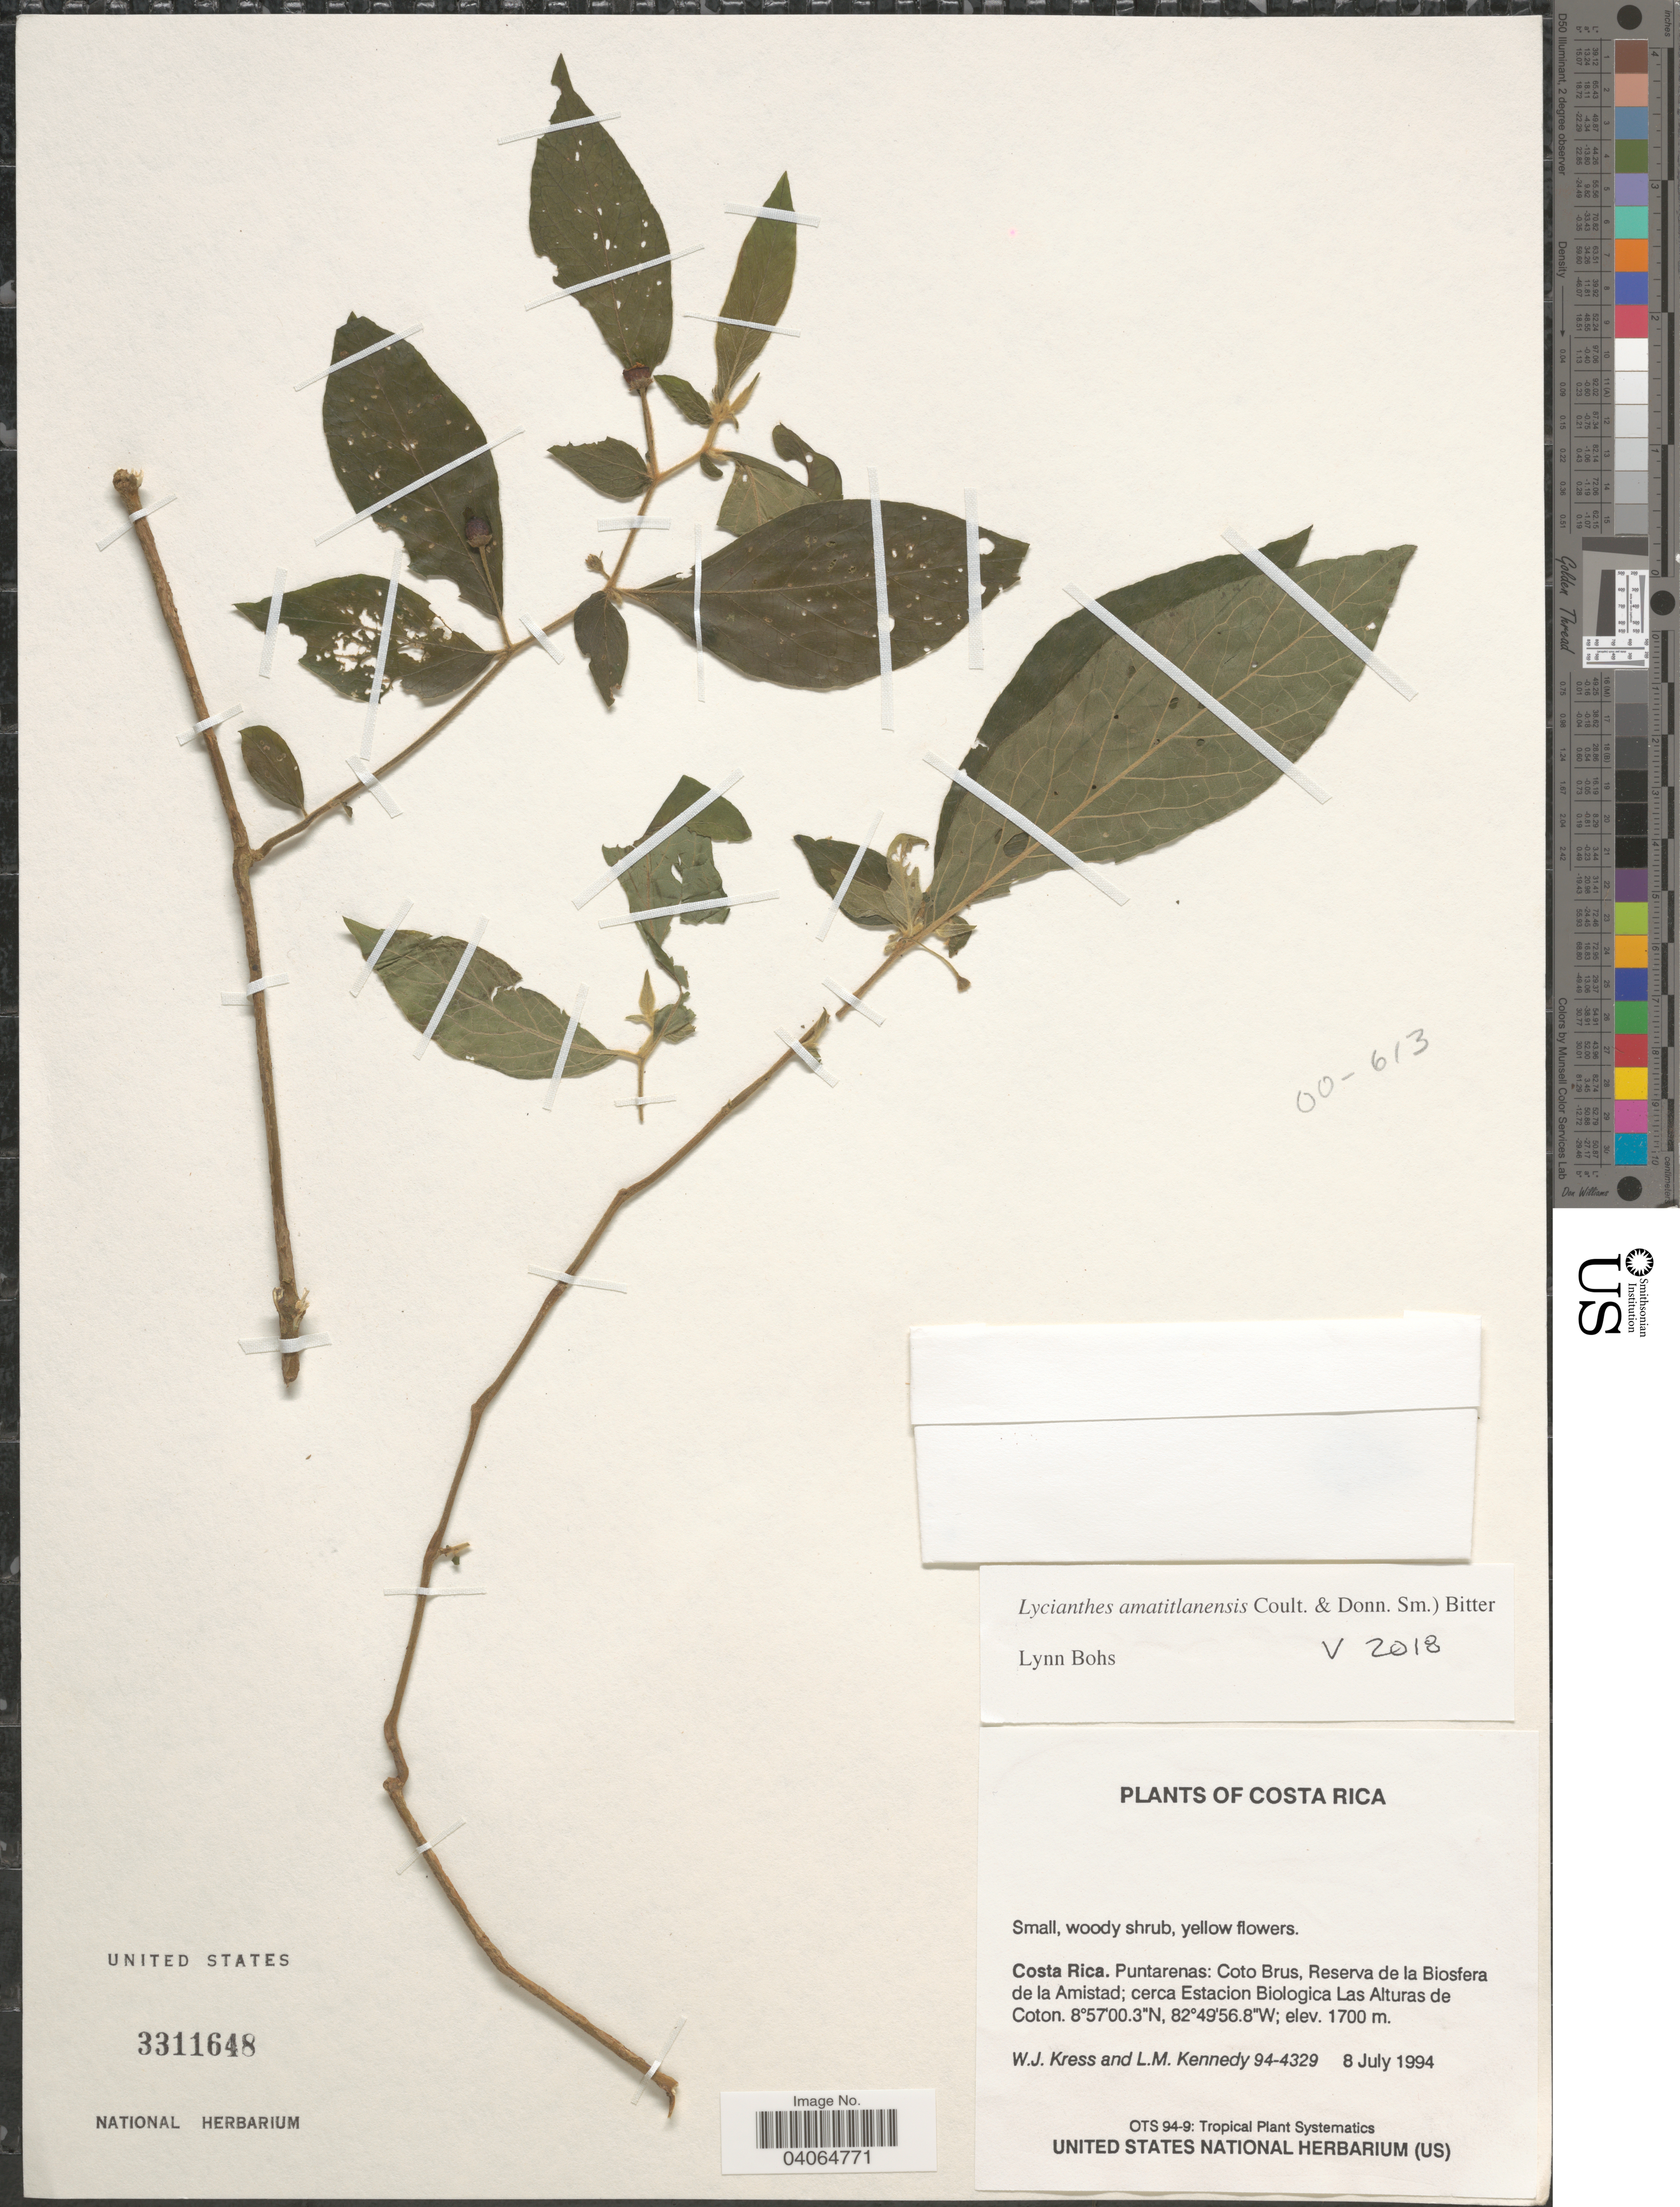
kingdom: Plantae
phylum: Tracheophyta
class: Magnoliopsida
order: Solanales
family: Solanaceae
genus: Lycianthes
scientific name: Lycianthes amatitlanensis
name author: (J.M. Coult. & Donn. Sm.) Bitter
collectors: W. J. Kress & L. M. Kennedy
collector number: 94-4329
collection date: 1994-07-08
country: Costa Rica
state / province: Puntarenas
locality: Coto Brus, Reserva de la Biosfera de la Amistad; cerca Estacion Biologica Las Alturas de Coton.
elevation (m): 1700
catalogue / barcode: US 3311648